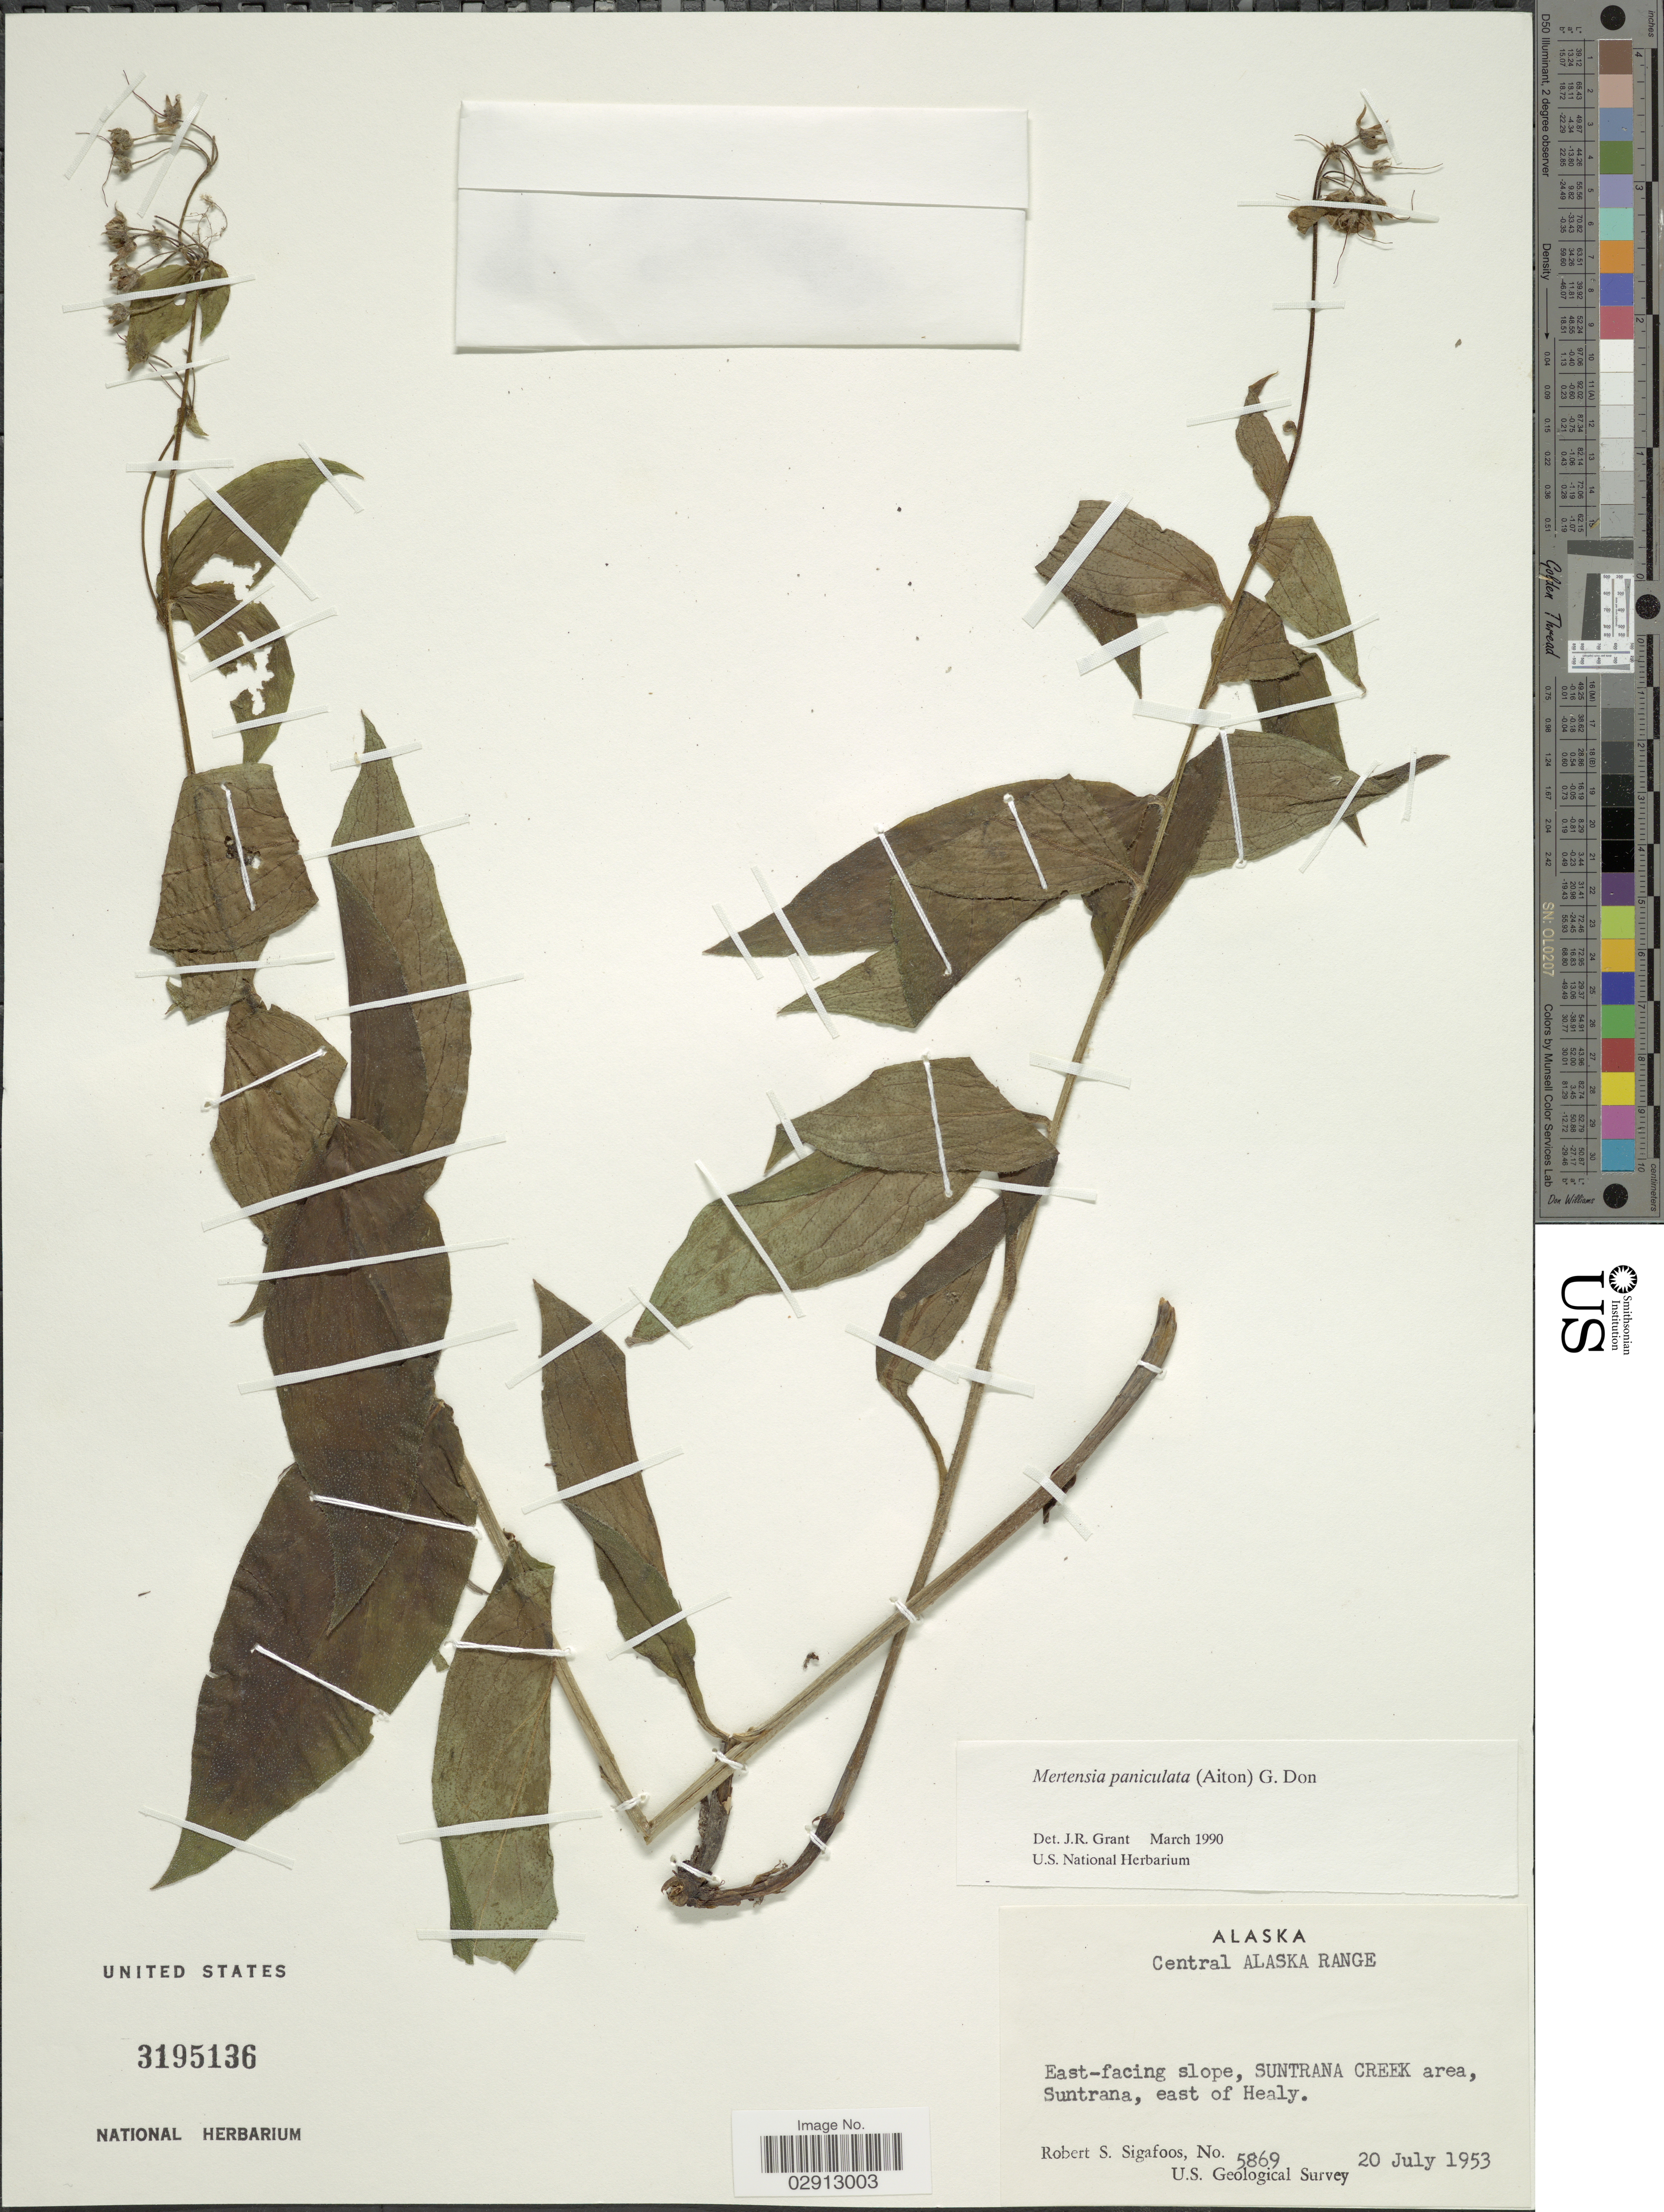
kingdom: Plantae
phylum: Tracheophyta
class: Magnoliopsida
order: Boraginales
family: Boraginaceae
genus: Mertensia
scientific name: Mertensia paniculata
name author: (Aiton) G. Don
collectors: R. Sigafoos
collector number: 5869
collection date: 1953-07-20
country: United States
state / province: Alaska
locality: Central Alaska Range. East-facing slope, Suntrana Creek area, Suntrana, east of Healy.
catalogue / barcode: US 3195136